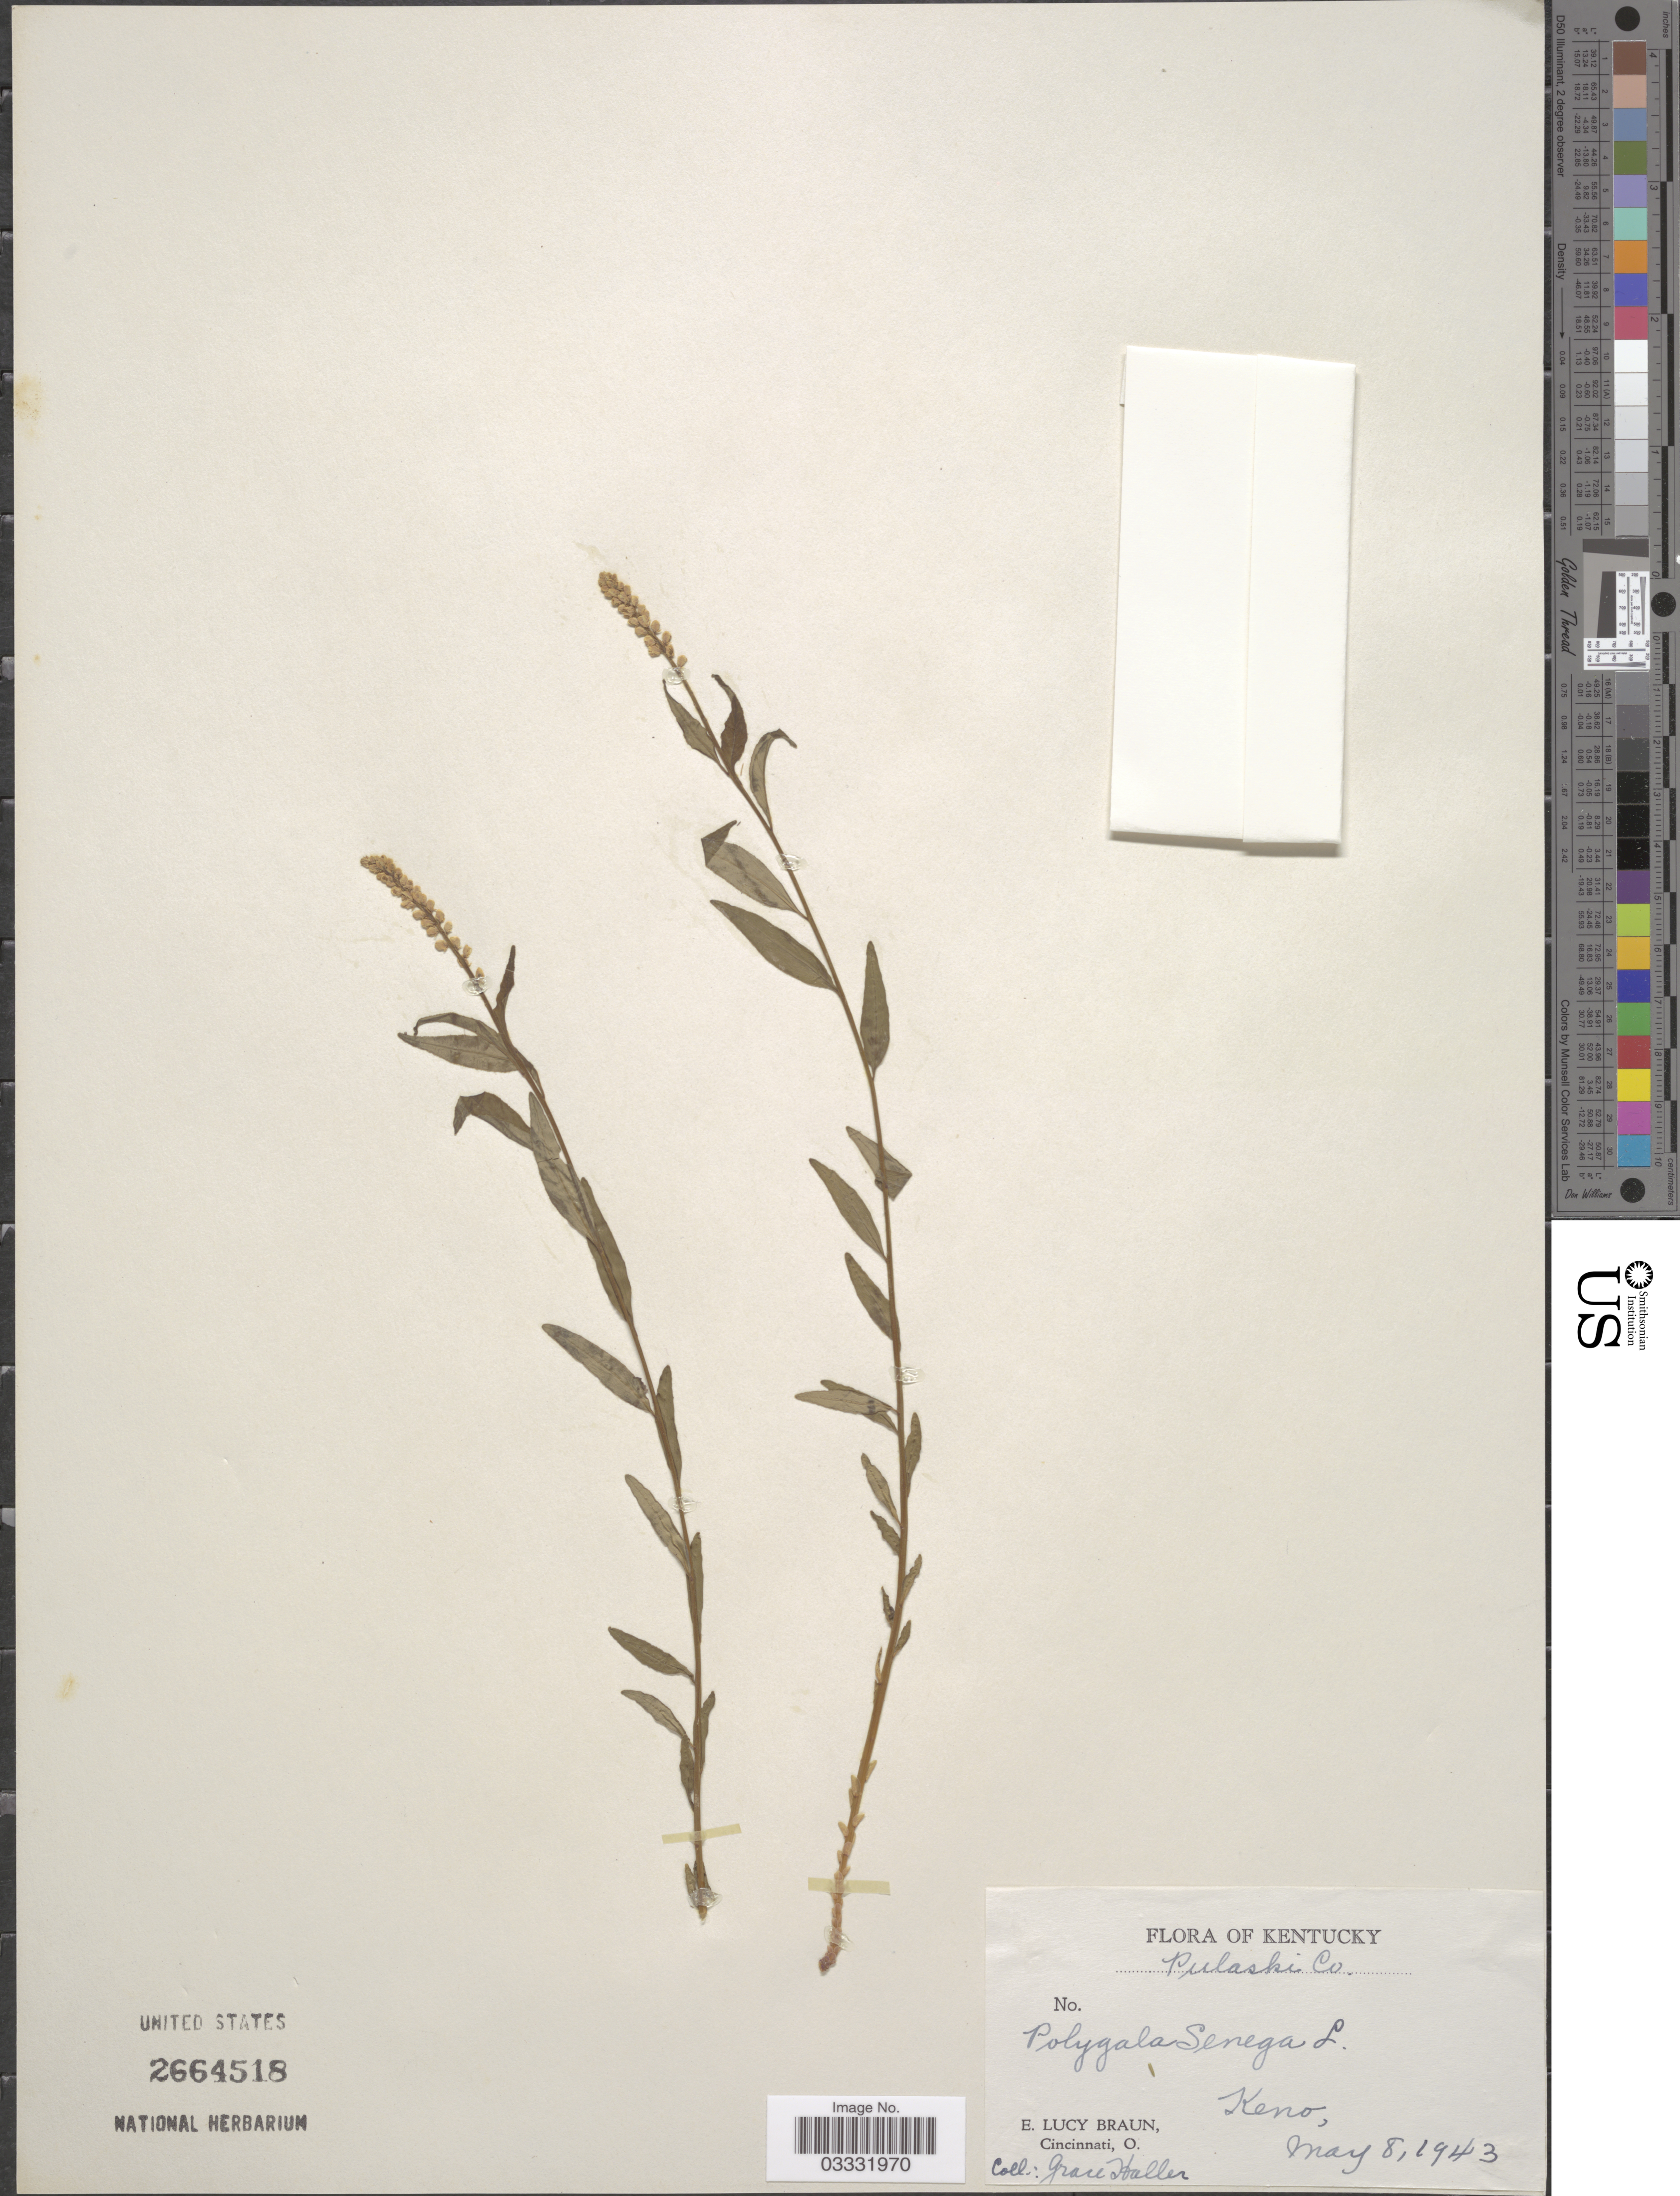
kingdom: Plantae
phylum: Tracheophyta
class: Magnoliopsida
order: Fabales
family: Polygalaceae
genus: Polygala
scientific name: Polygala senega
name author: L.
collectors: G. Haller & E. L. Braun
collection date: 1943-05-08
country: United States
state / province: Kentucky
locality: Pulaski Co. Keno.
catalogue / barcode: US 2664518